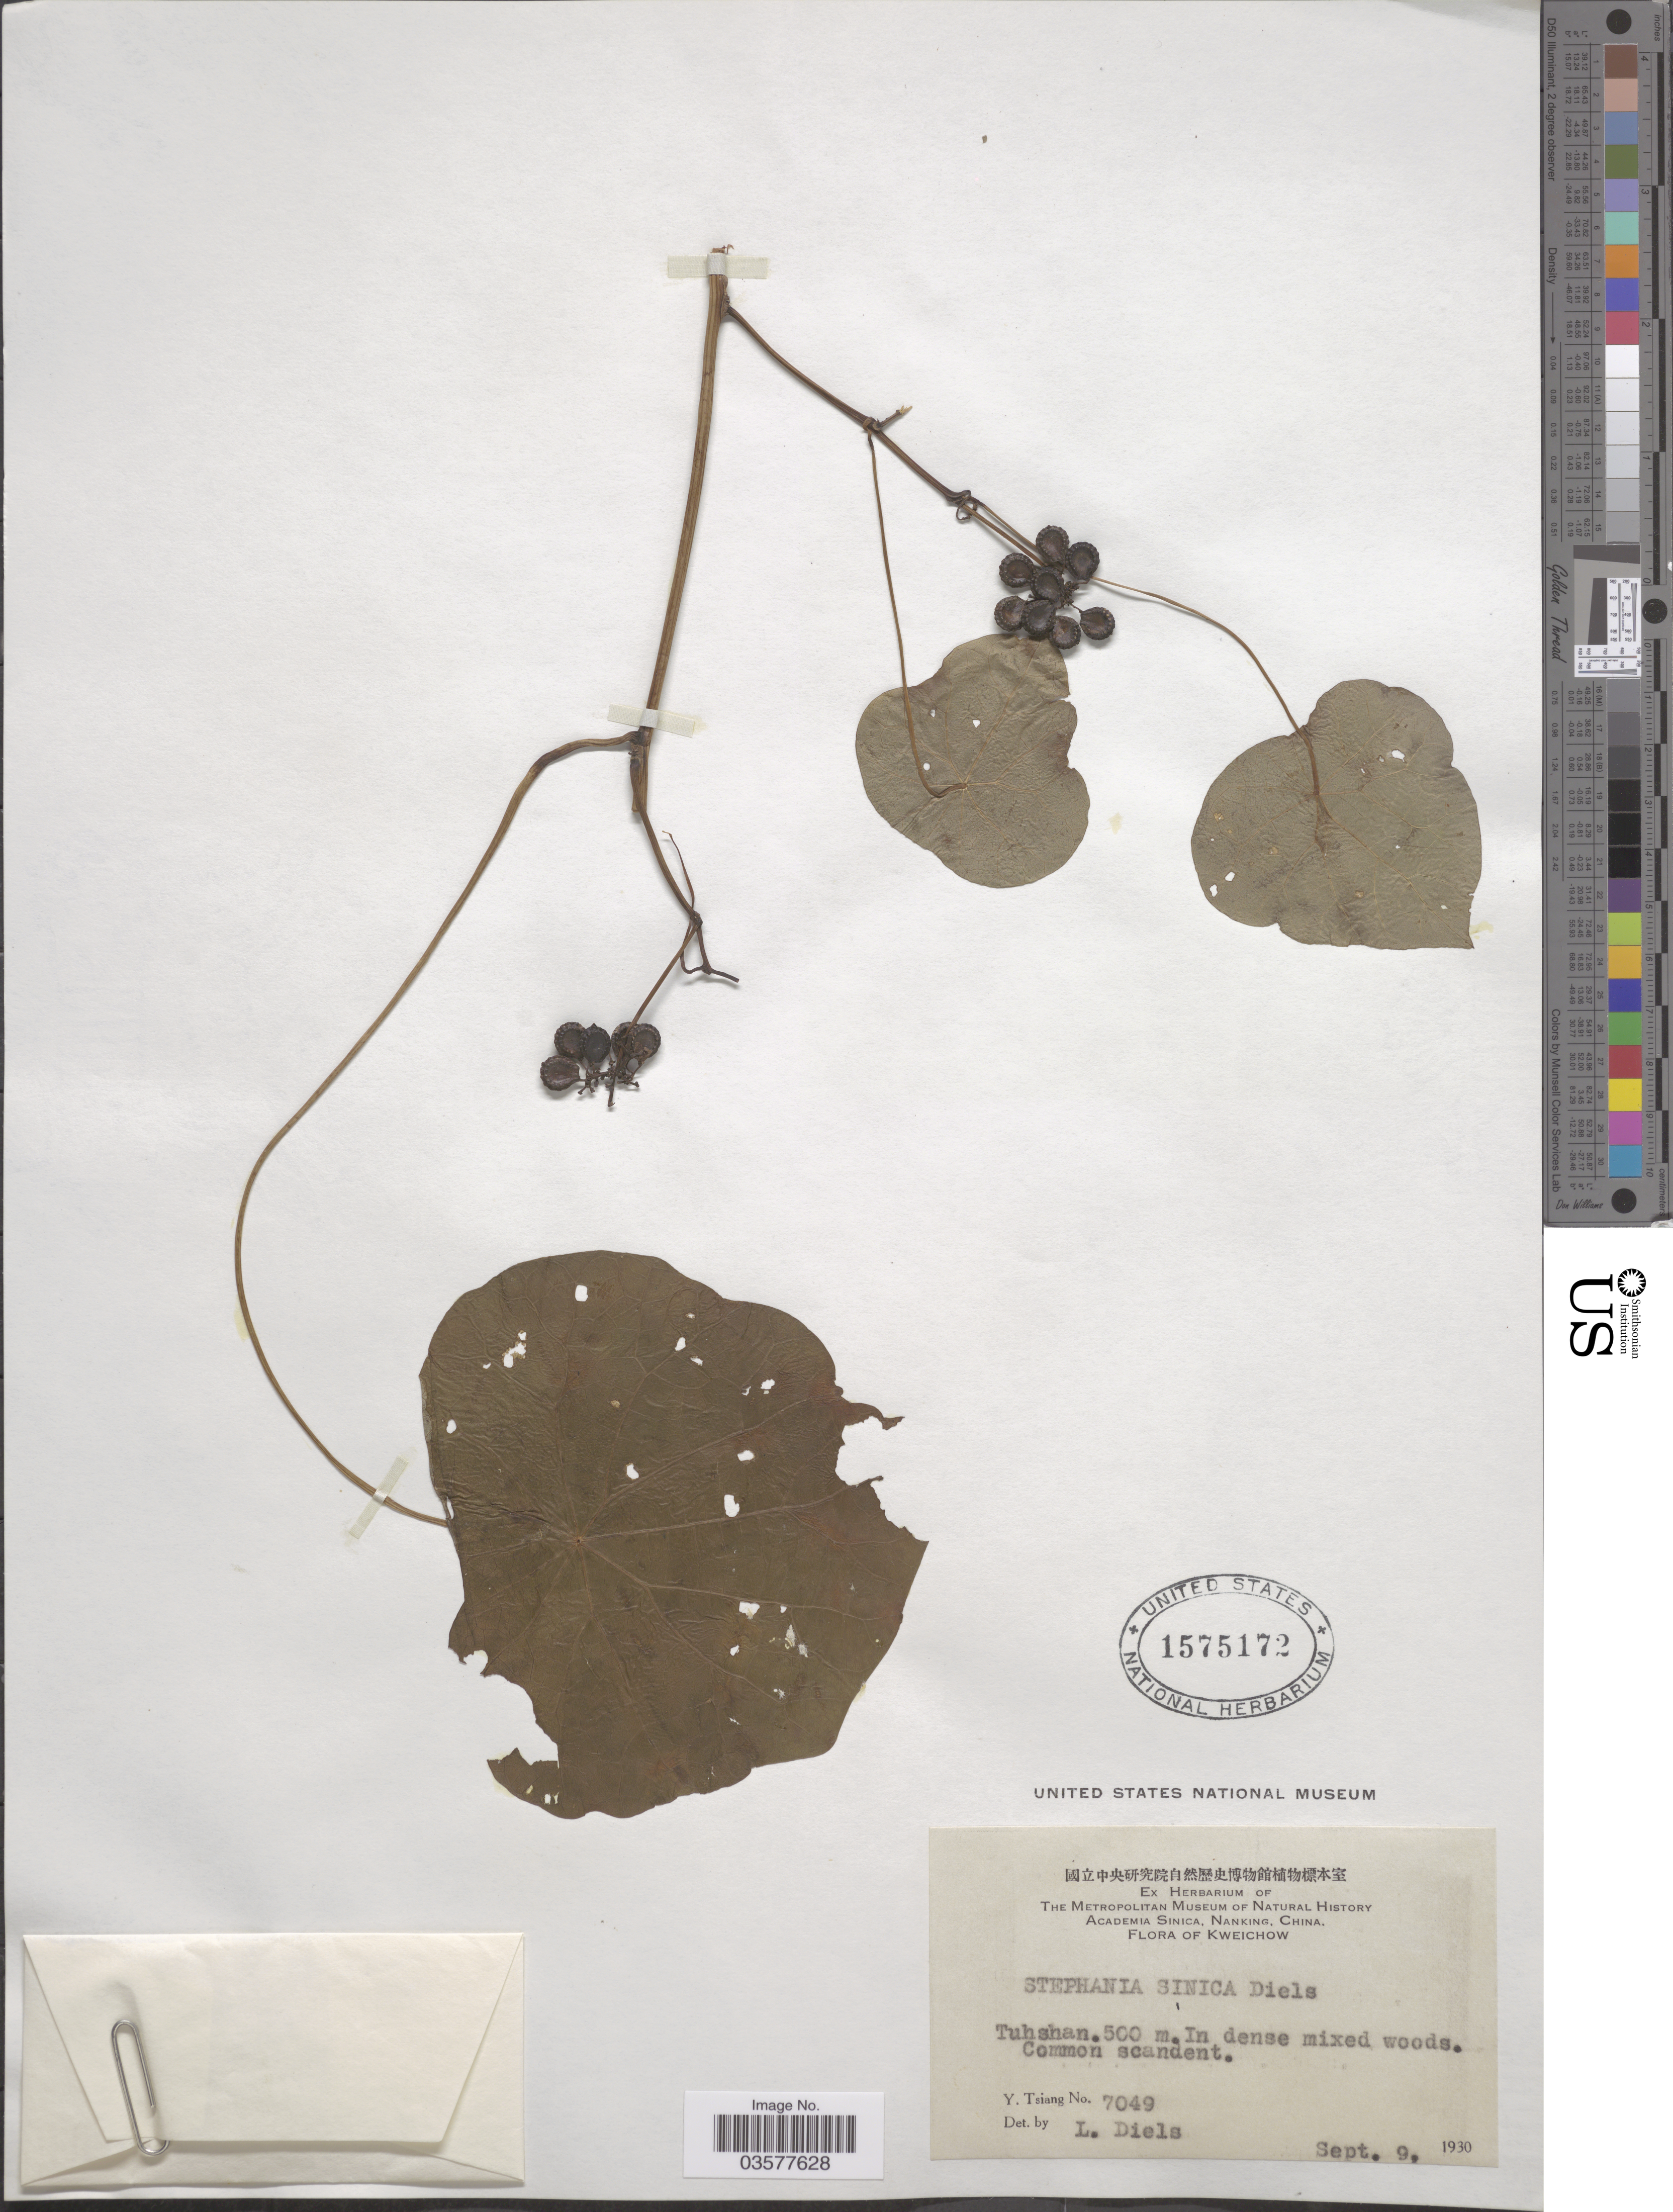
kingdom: Plantae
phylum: Tracheophyta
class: Magnoliopsida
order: Ranunculales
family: Menispermaceae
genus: Stephania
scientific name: Stephania sinica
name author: Diels in Engl.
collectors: Y. Tsiang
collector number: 7049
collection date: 1930-09-09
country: China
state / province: Guizhou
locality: Kweichow. Tuhshan.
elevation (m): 500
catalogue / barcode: US 1575172